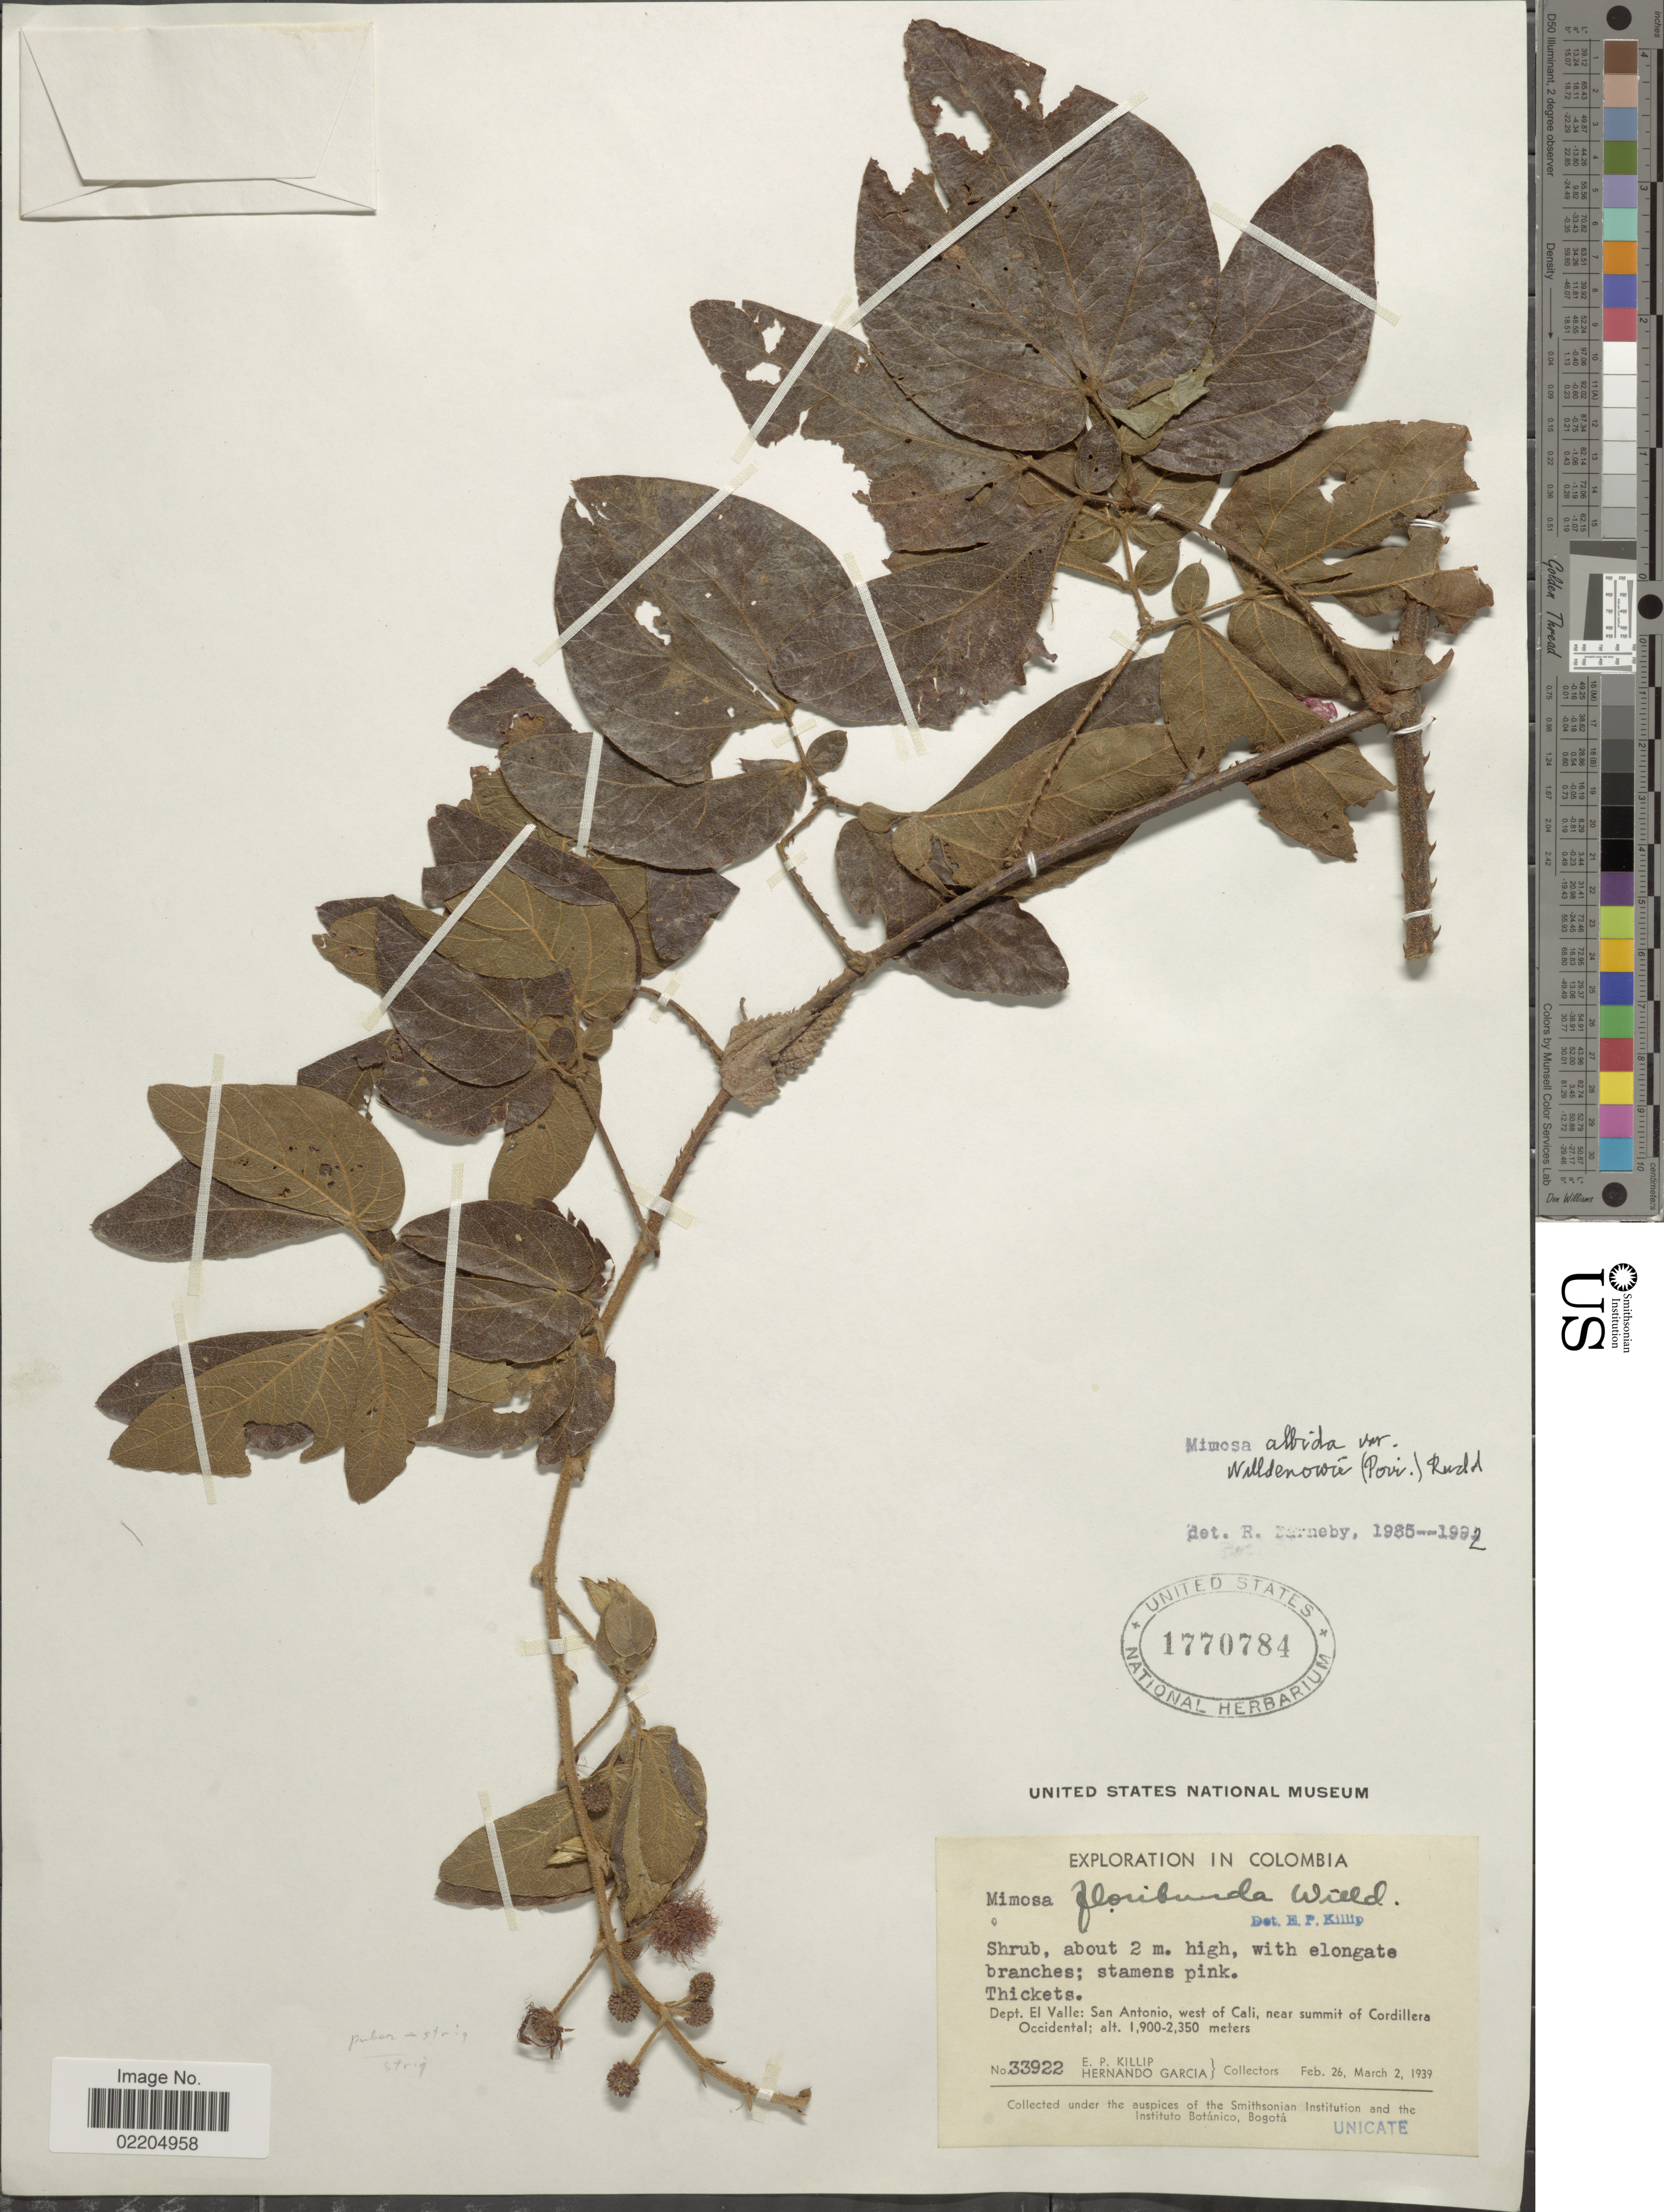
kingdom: Plantae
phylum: Tracheophyta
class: Magnoliopsida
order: Fabales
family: Fabaceae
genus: Mimosa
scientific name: Mimosa albida var. willdenowii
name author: (Poir.) Rudd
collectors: E. P. Killip & H. Garcia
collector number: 33922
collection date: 1939-02-26/1939-03-02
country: Colombia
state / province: Valle del Cauca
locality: Dept. El Valle: San Antonio, west of Cali, near summit of Cordillera Occidental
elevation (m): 1900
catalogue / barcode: US 1770784